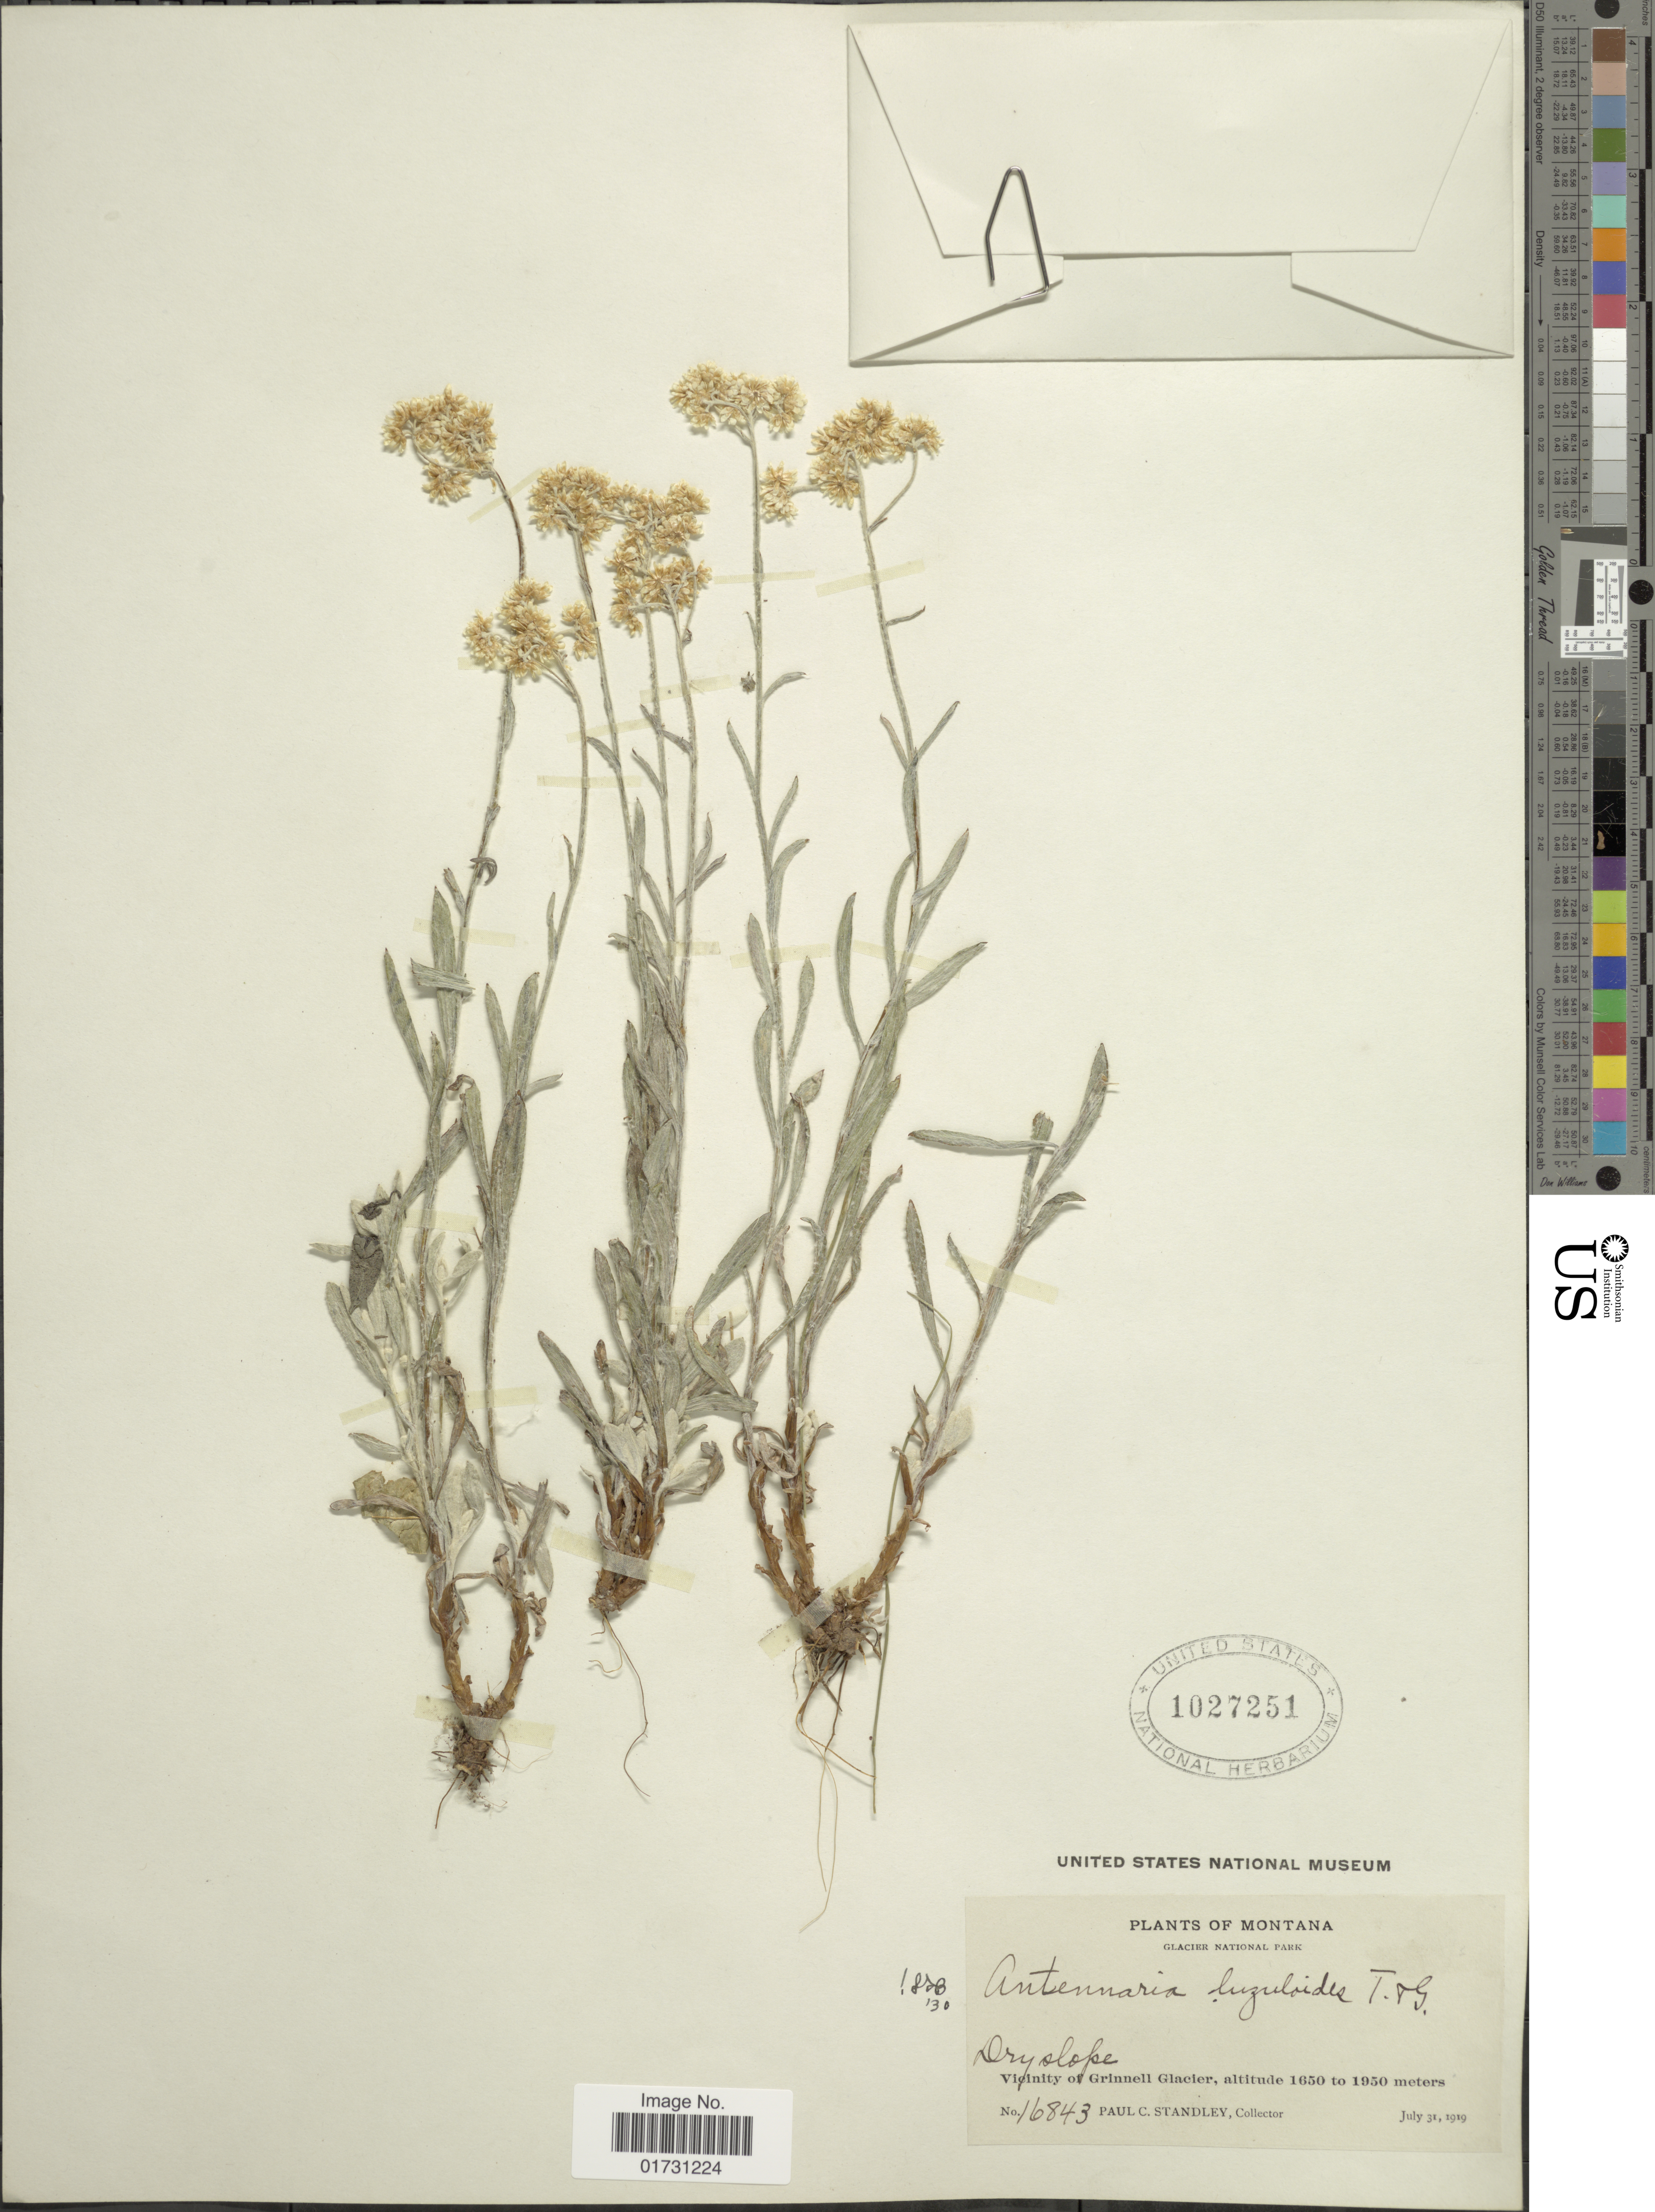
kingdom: Plantae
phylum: Tracheophyta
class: Magnoliopsida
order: Asterales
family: Asteraceae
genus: Antennaria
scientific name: Antennaria luzuloides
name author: Torr. & A. Gray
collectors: P. C. Standley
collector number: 16843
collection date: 1919-07-31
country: United States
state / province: Montana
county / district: Glacier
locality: Glacier National Park, Vicinity of Grinnell Glacier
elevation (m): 1650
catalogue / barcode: US 1027251